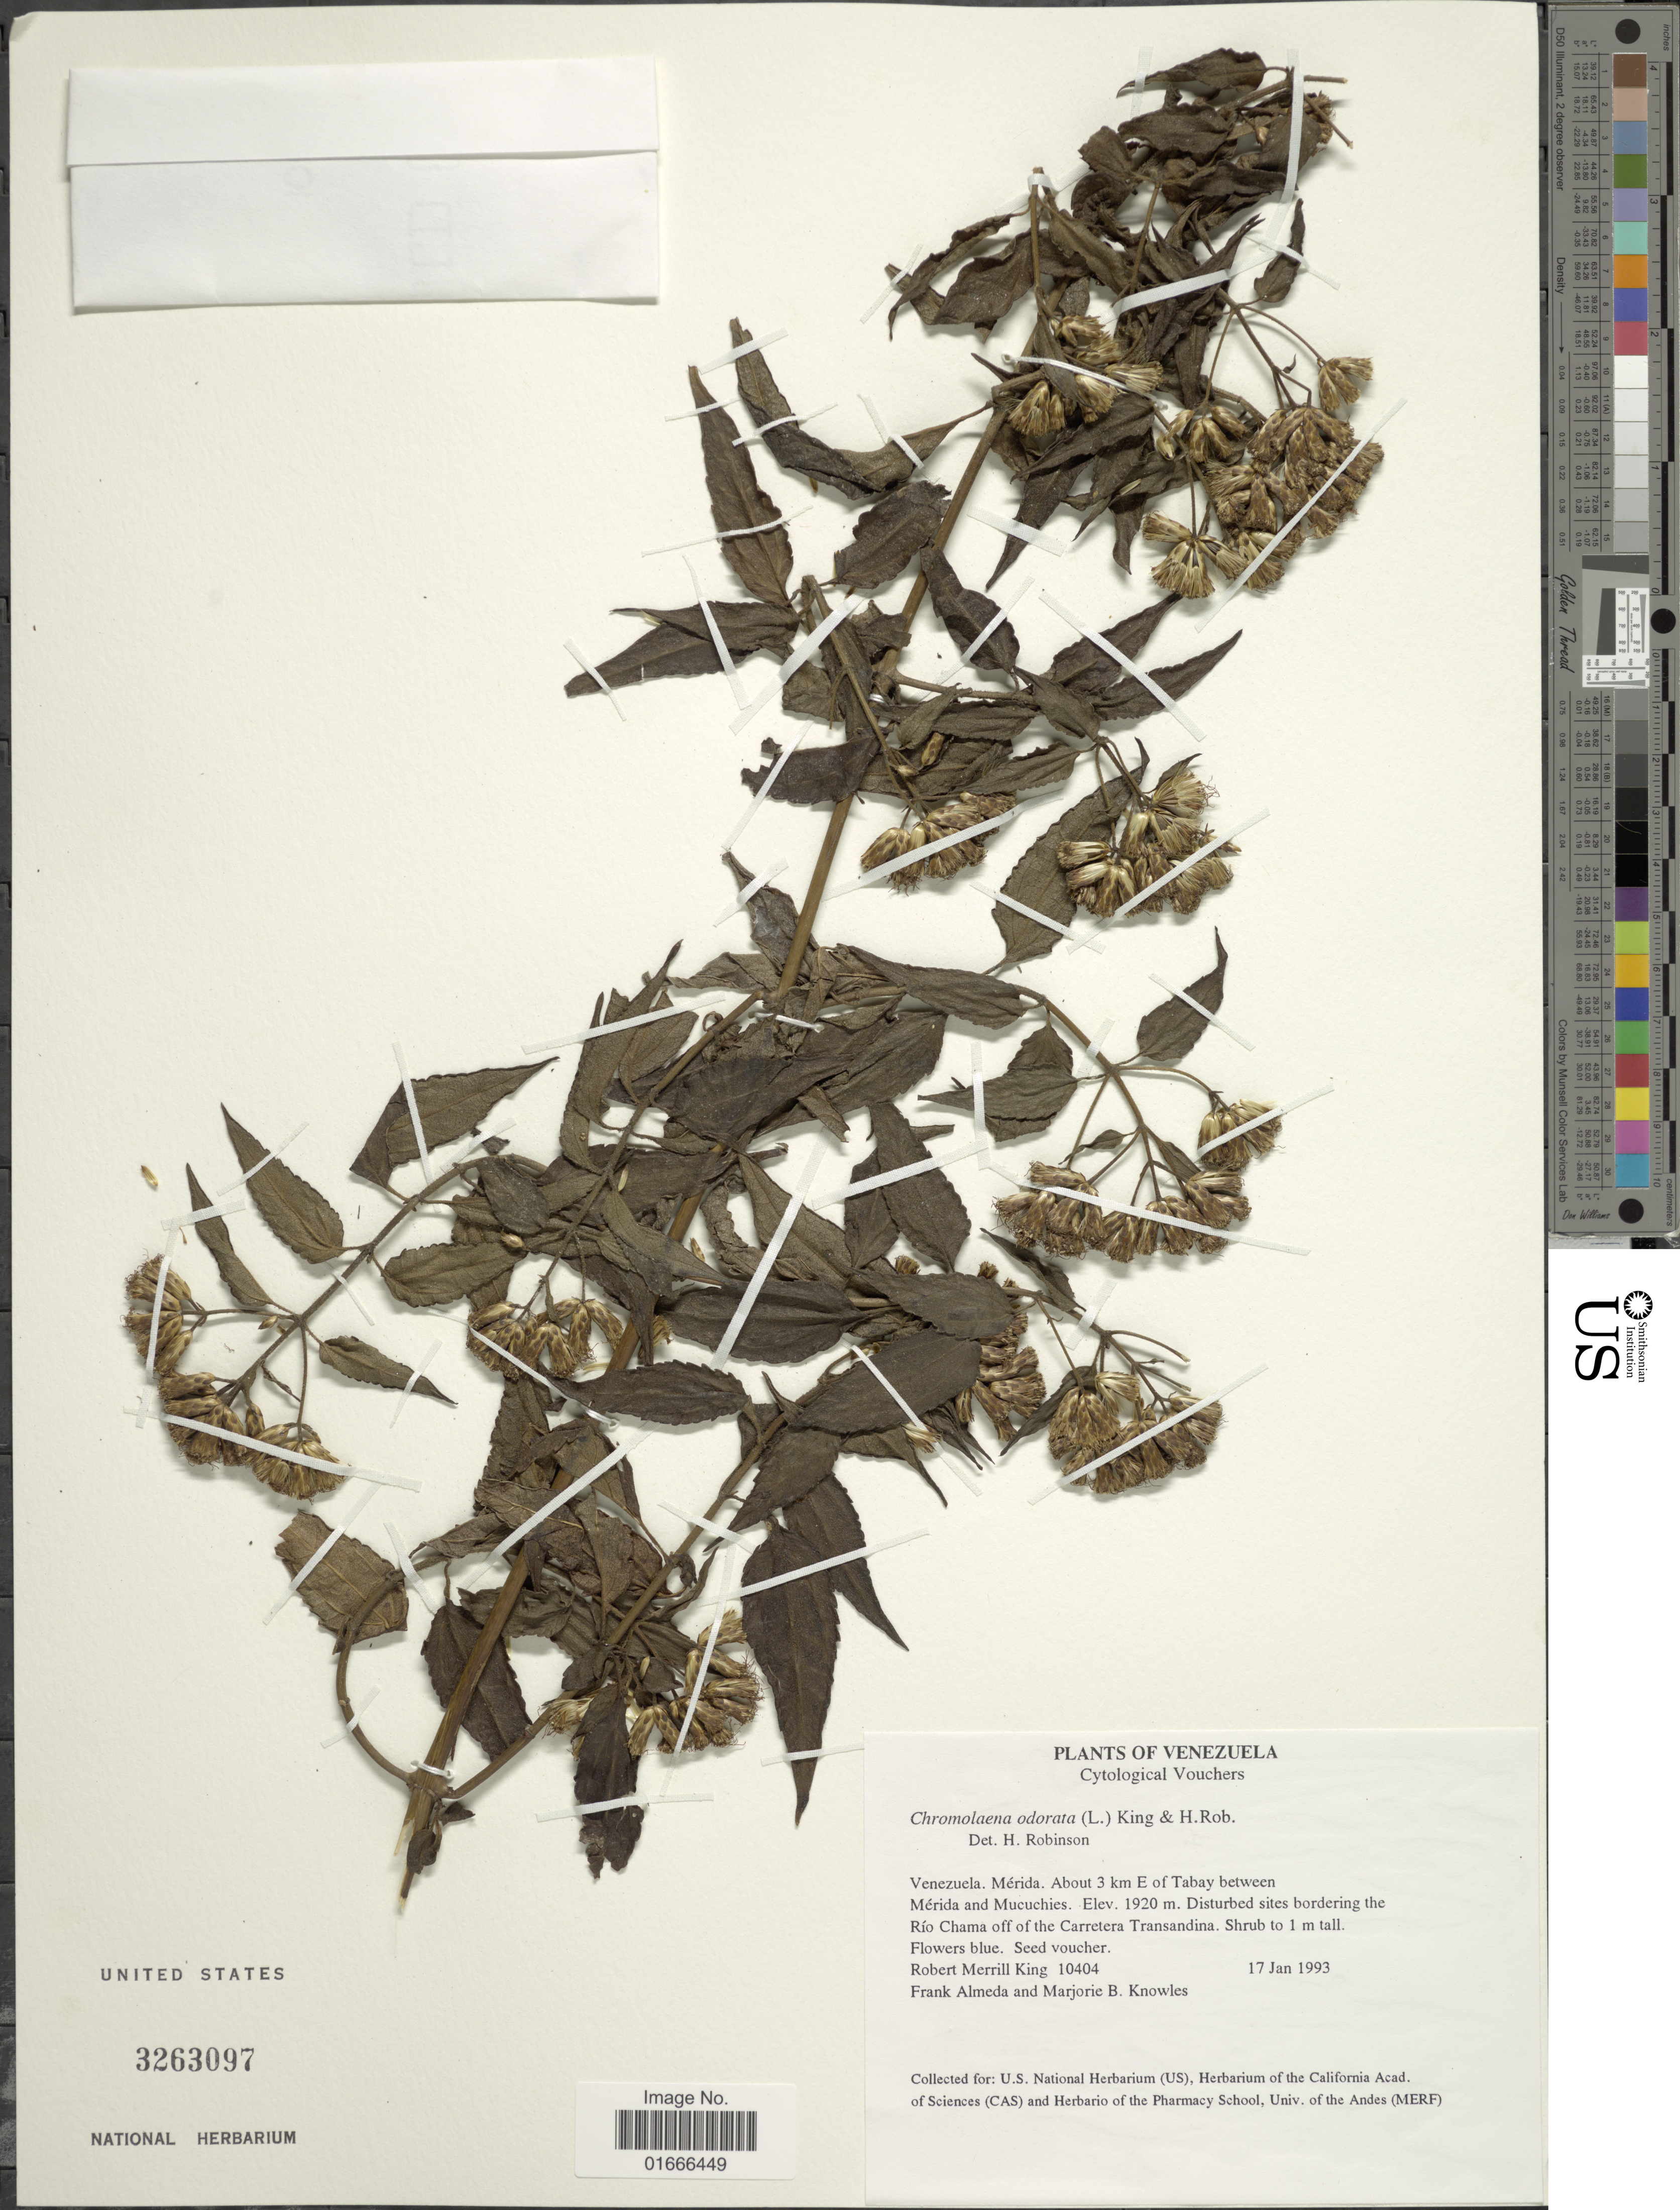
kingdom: Plantae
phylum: Tracheophyta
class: Magnoliopsida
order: Asterales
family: Asteraceae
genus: Chromolaena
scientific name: Chromolaena odorata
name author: (L.) R.M. King & H. Rob.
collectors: R. M. King, F. Almeda & M. B. Knowles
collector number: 10404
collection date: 1993-01-17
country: Venezuela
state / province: Mérida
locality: About 3 km E of Tabay between Merida and Mucuchies, bordering the Rio Chama off of the Carretera Transandina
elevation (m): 1920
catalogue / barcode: US 3263097